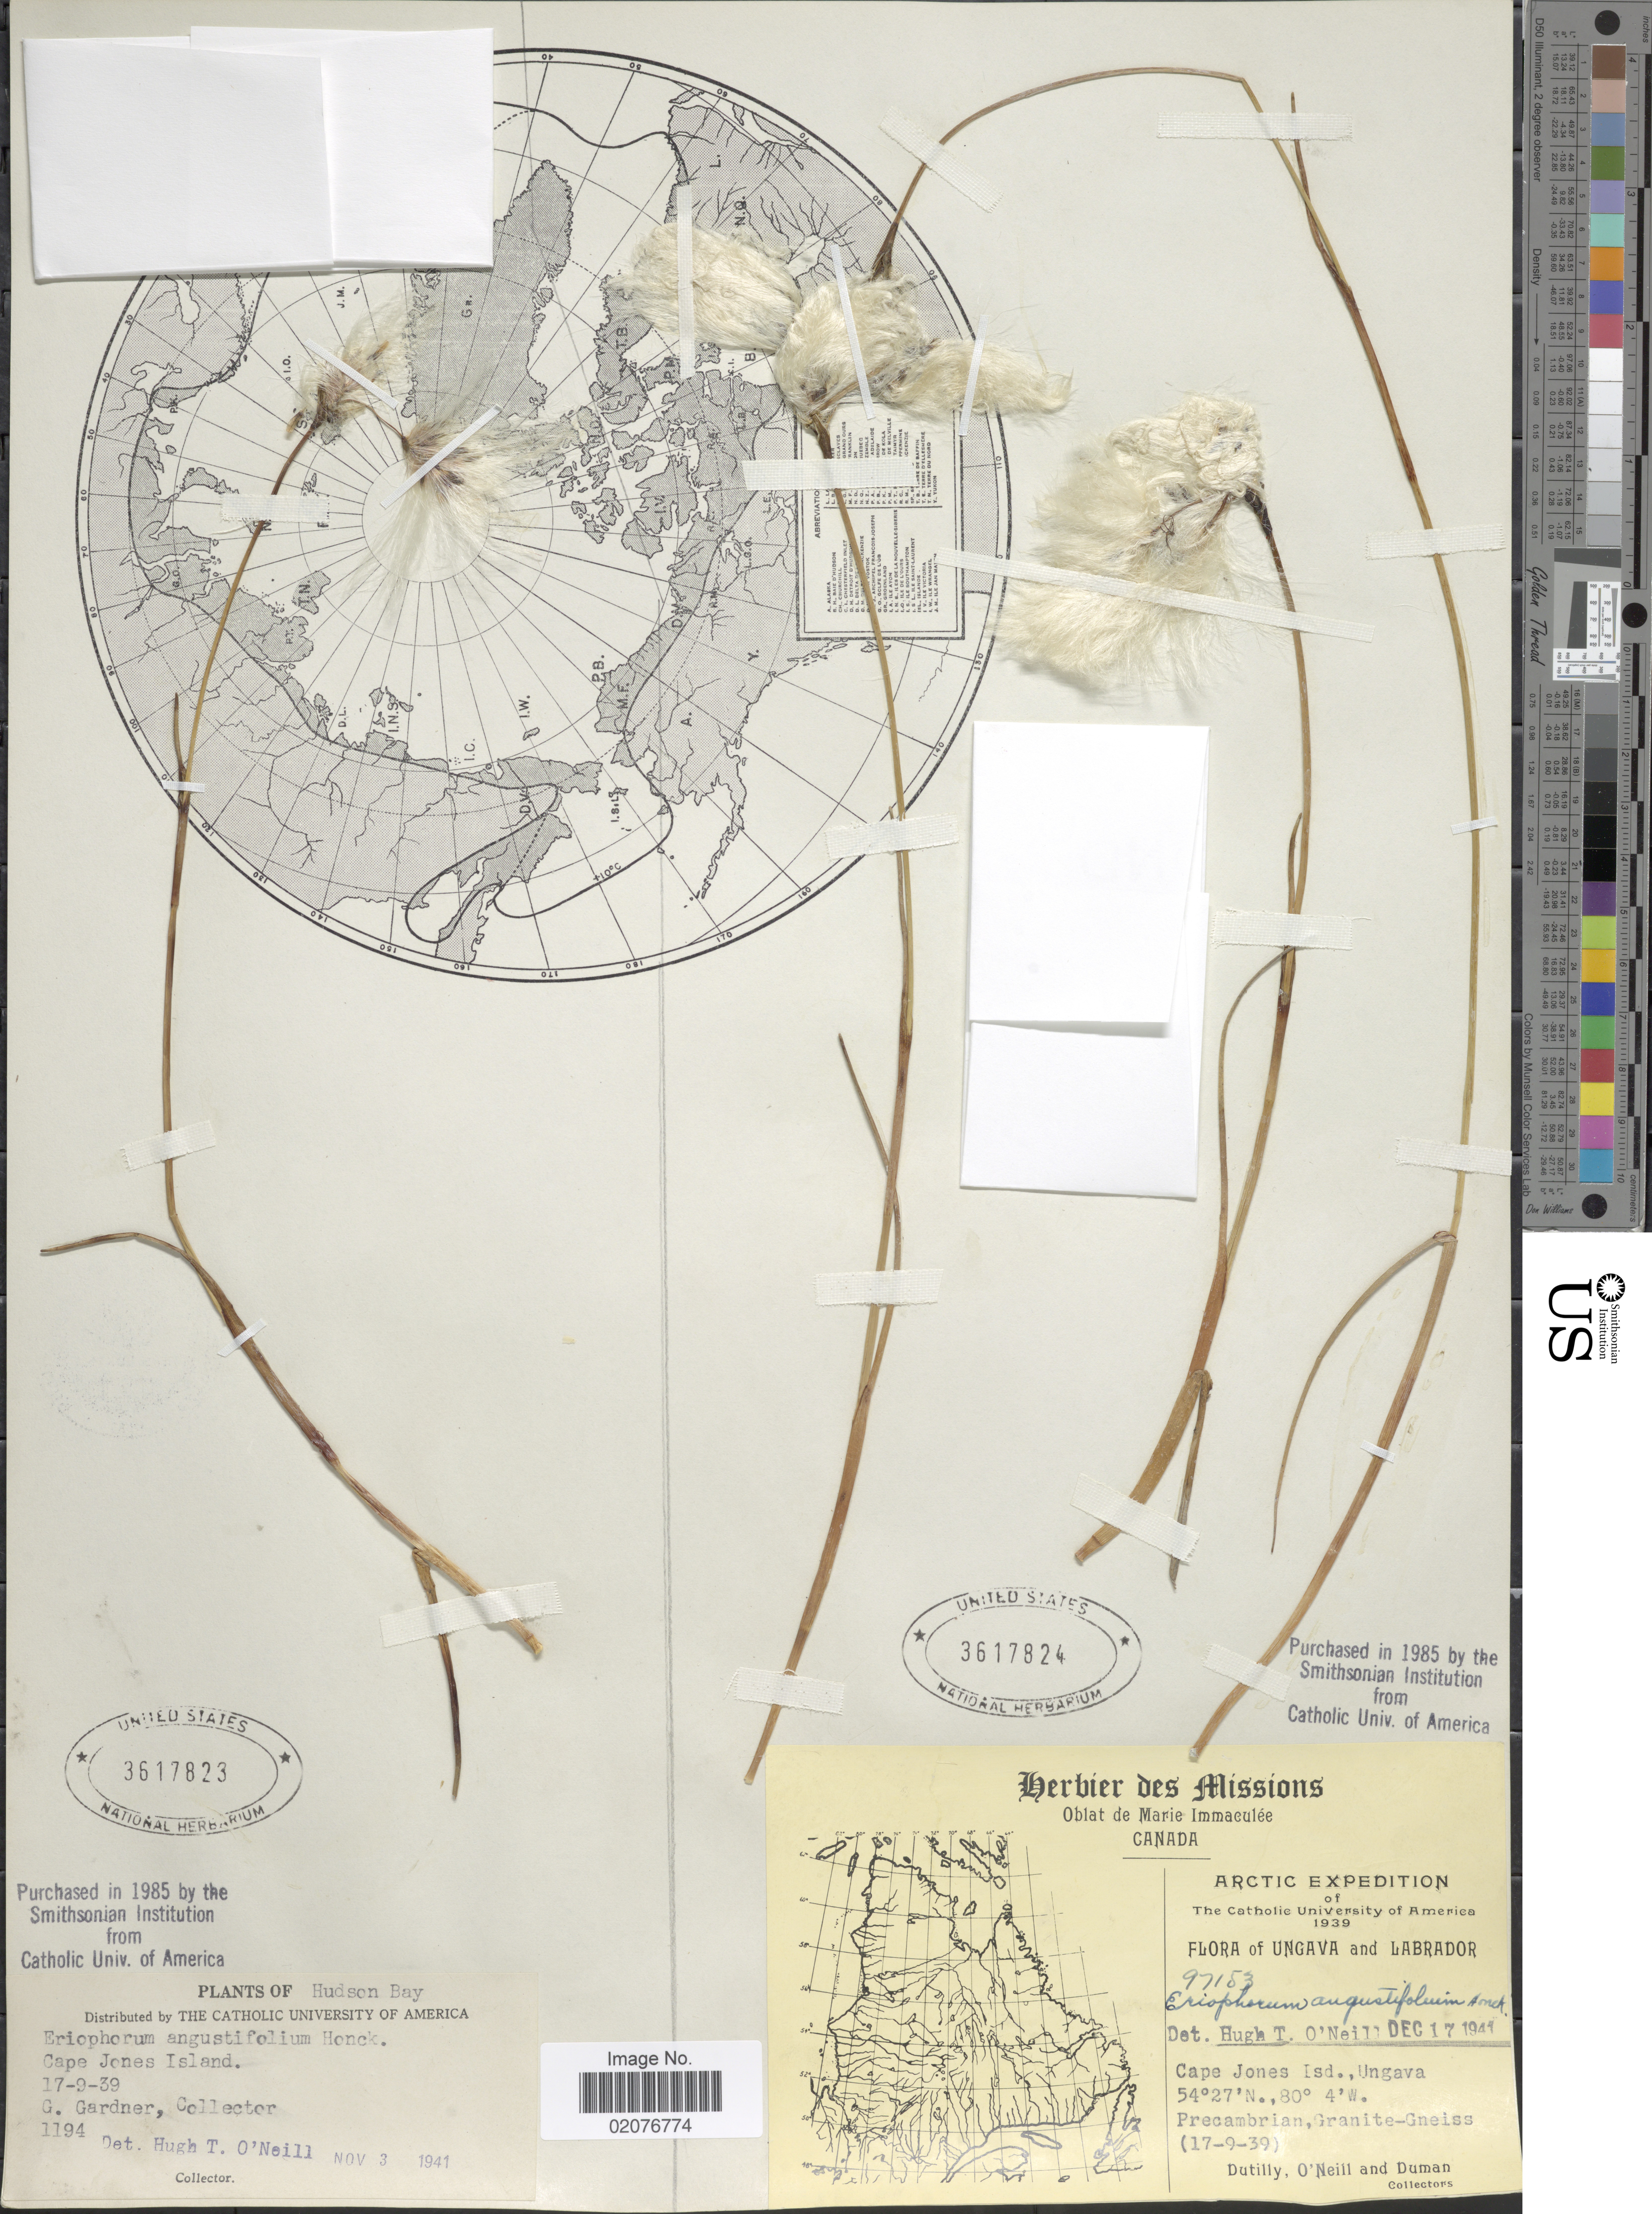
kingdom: Plantae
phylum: Tracheophyta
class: Liliopsida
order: Poales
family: Cyperaceae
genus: Eriophorum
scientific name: Eriophorum angustifolium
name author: Honck.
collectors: -. Dutilly, O' Neill & -. Duman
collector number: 97153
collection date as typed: Transcribed d/m/y: 17/9/39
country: Canada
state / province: Newfoundland and Labrador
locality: Arctic, Ungava and Labrador, Cape Jones Isd., Ungava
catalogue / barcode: US 3617824-2